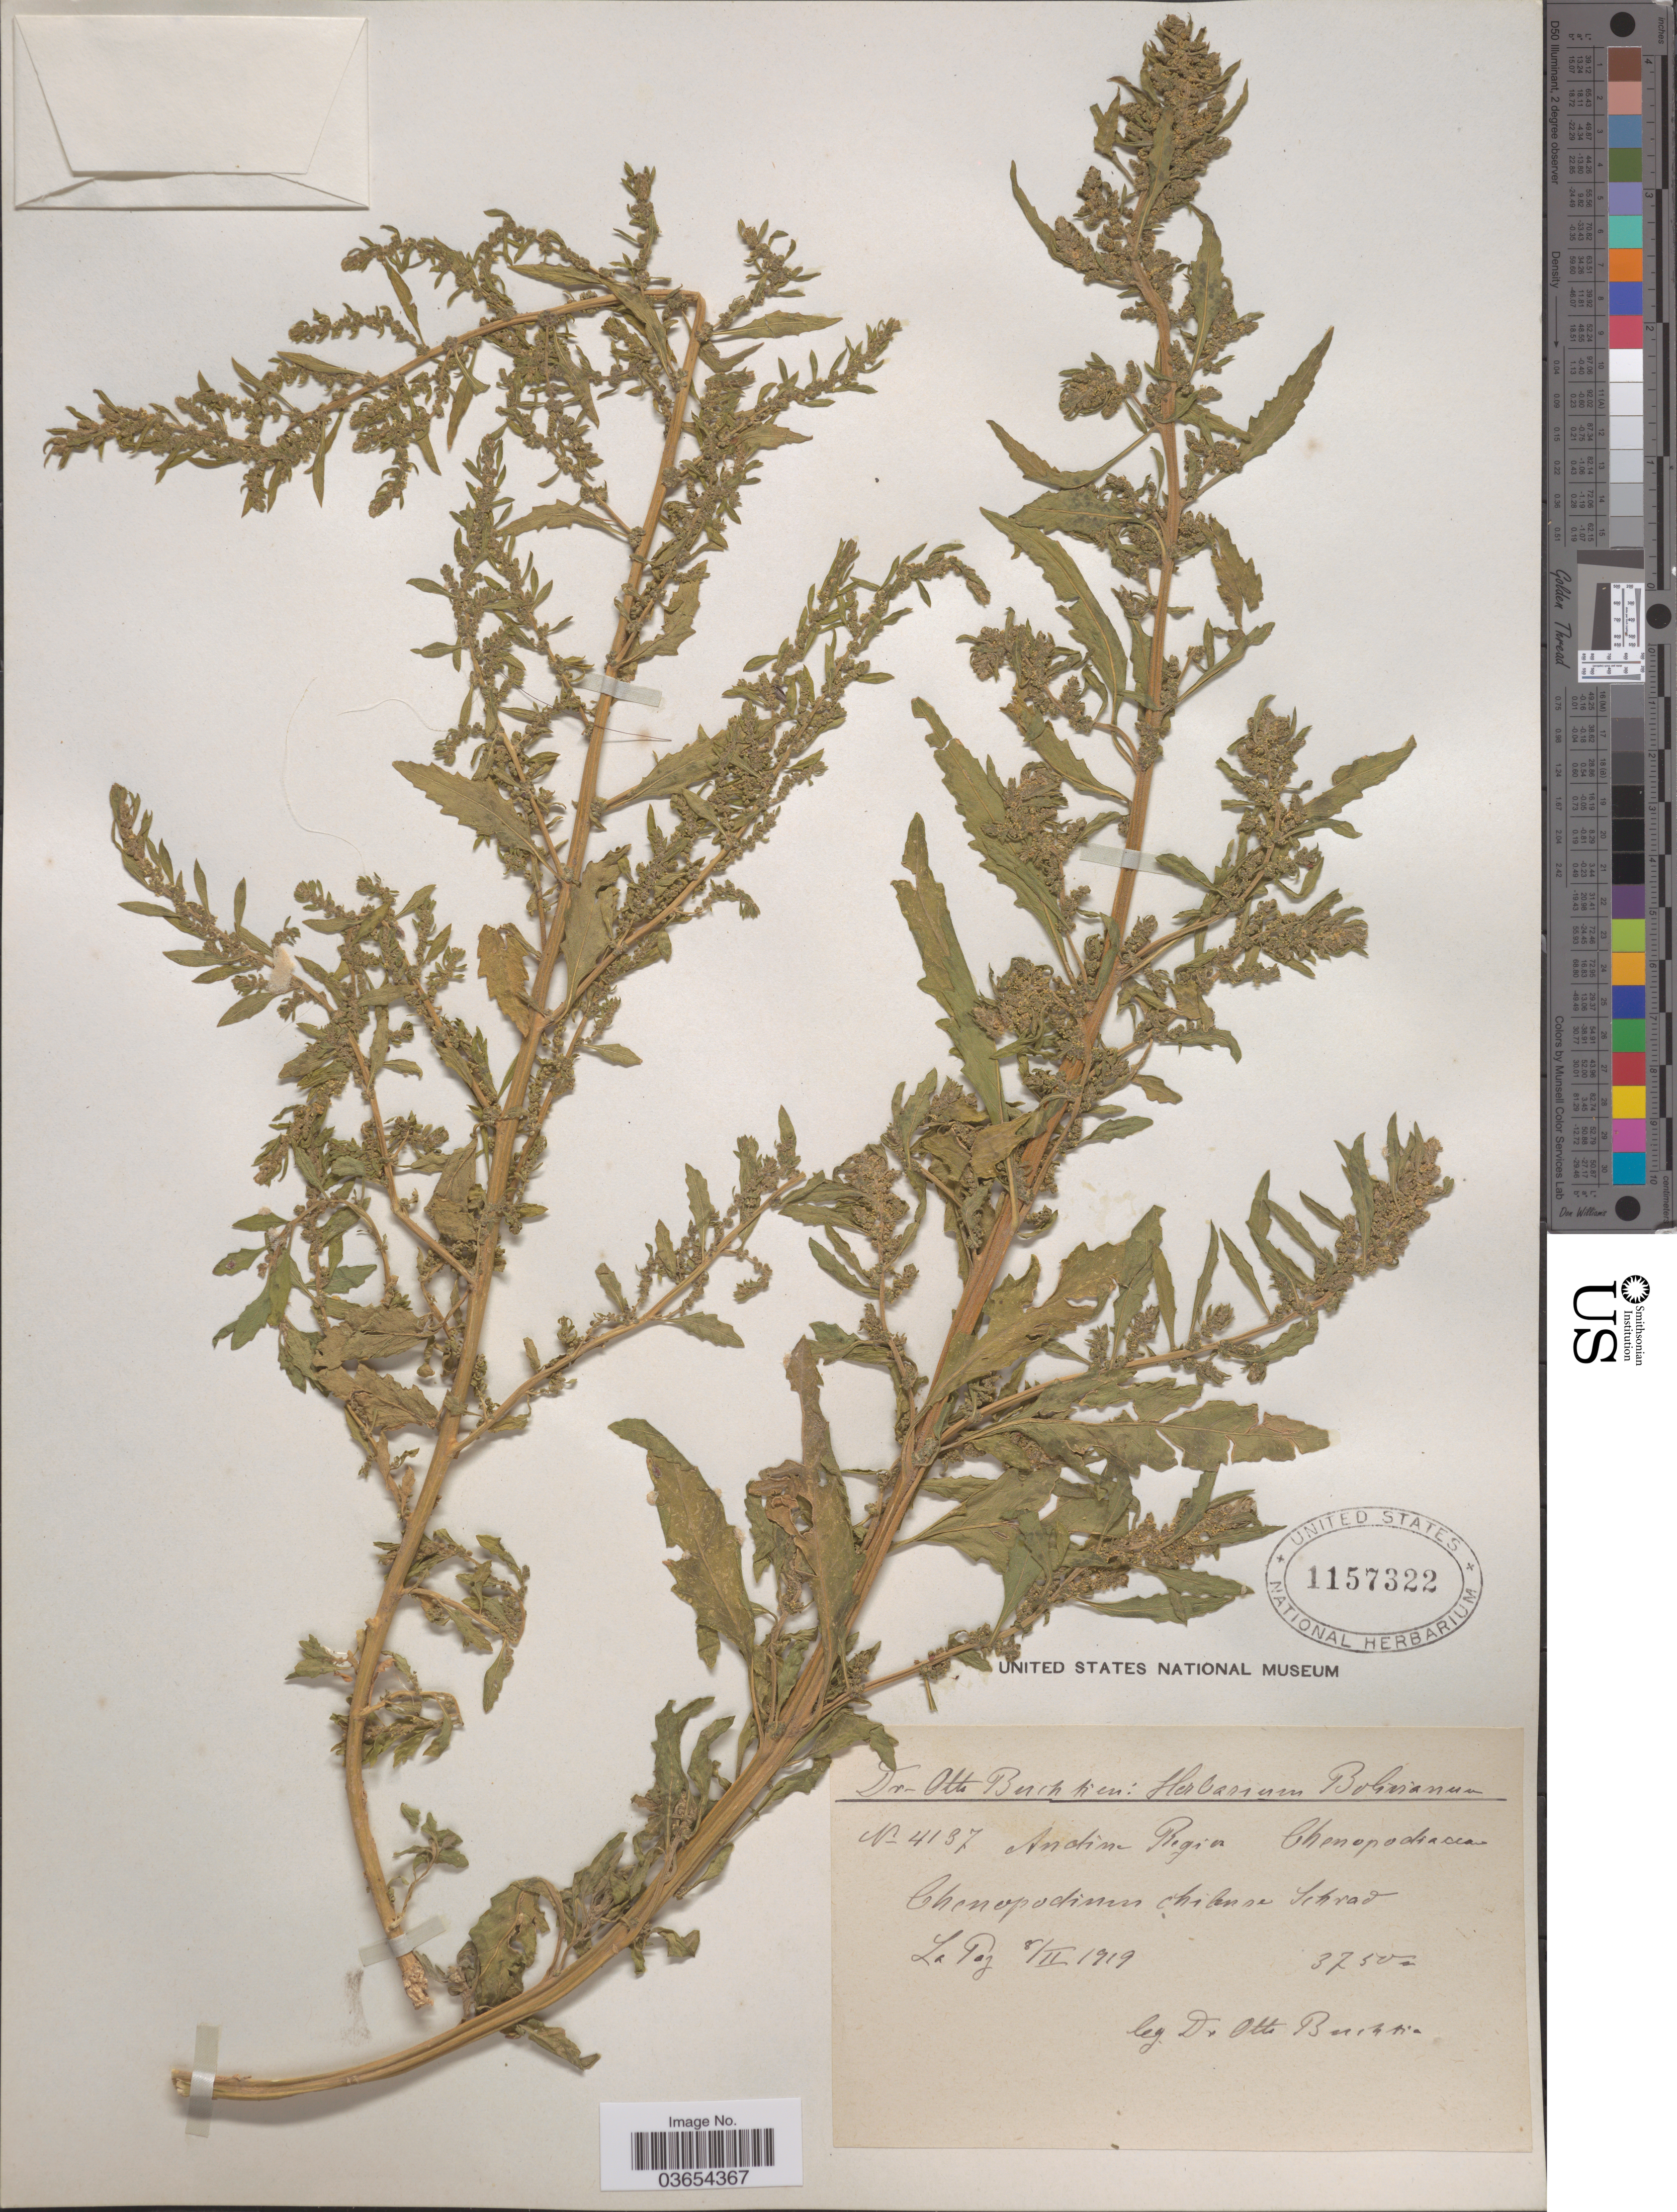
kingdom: Plantae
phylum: Tracheophyta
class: Magnoliopsida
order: Caryophyllales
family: Amaranthaceae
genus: Chenopodium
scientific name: Chenopodium ambrosioides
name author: L.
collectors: O. Buchtien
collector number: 4137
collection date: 1919-02-08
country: Bolivia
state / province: La Paz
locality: Andine Region.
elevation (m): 3750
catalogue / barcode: US 1157322